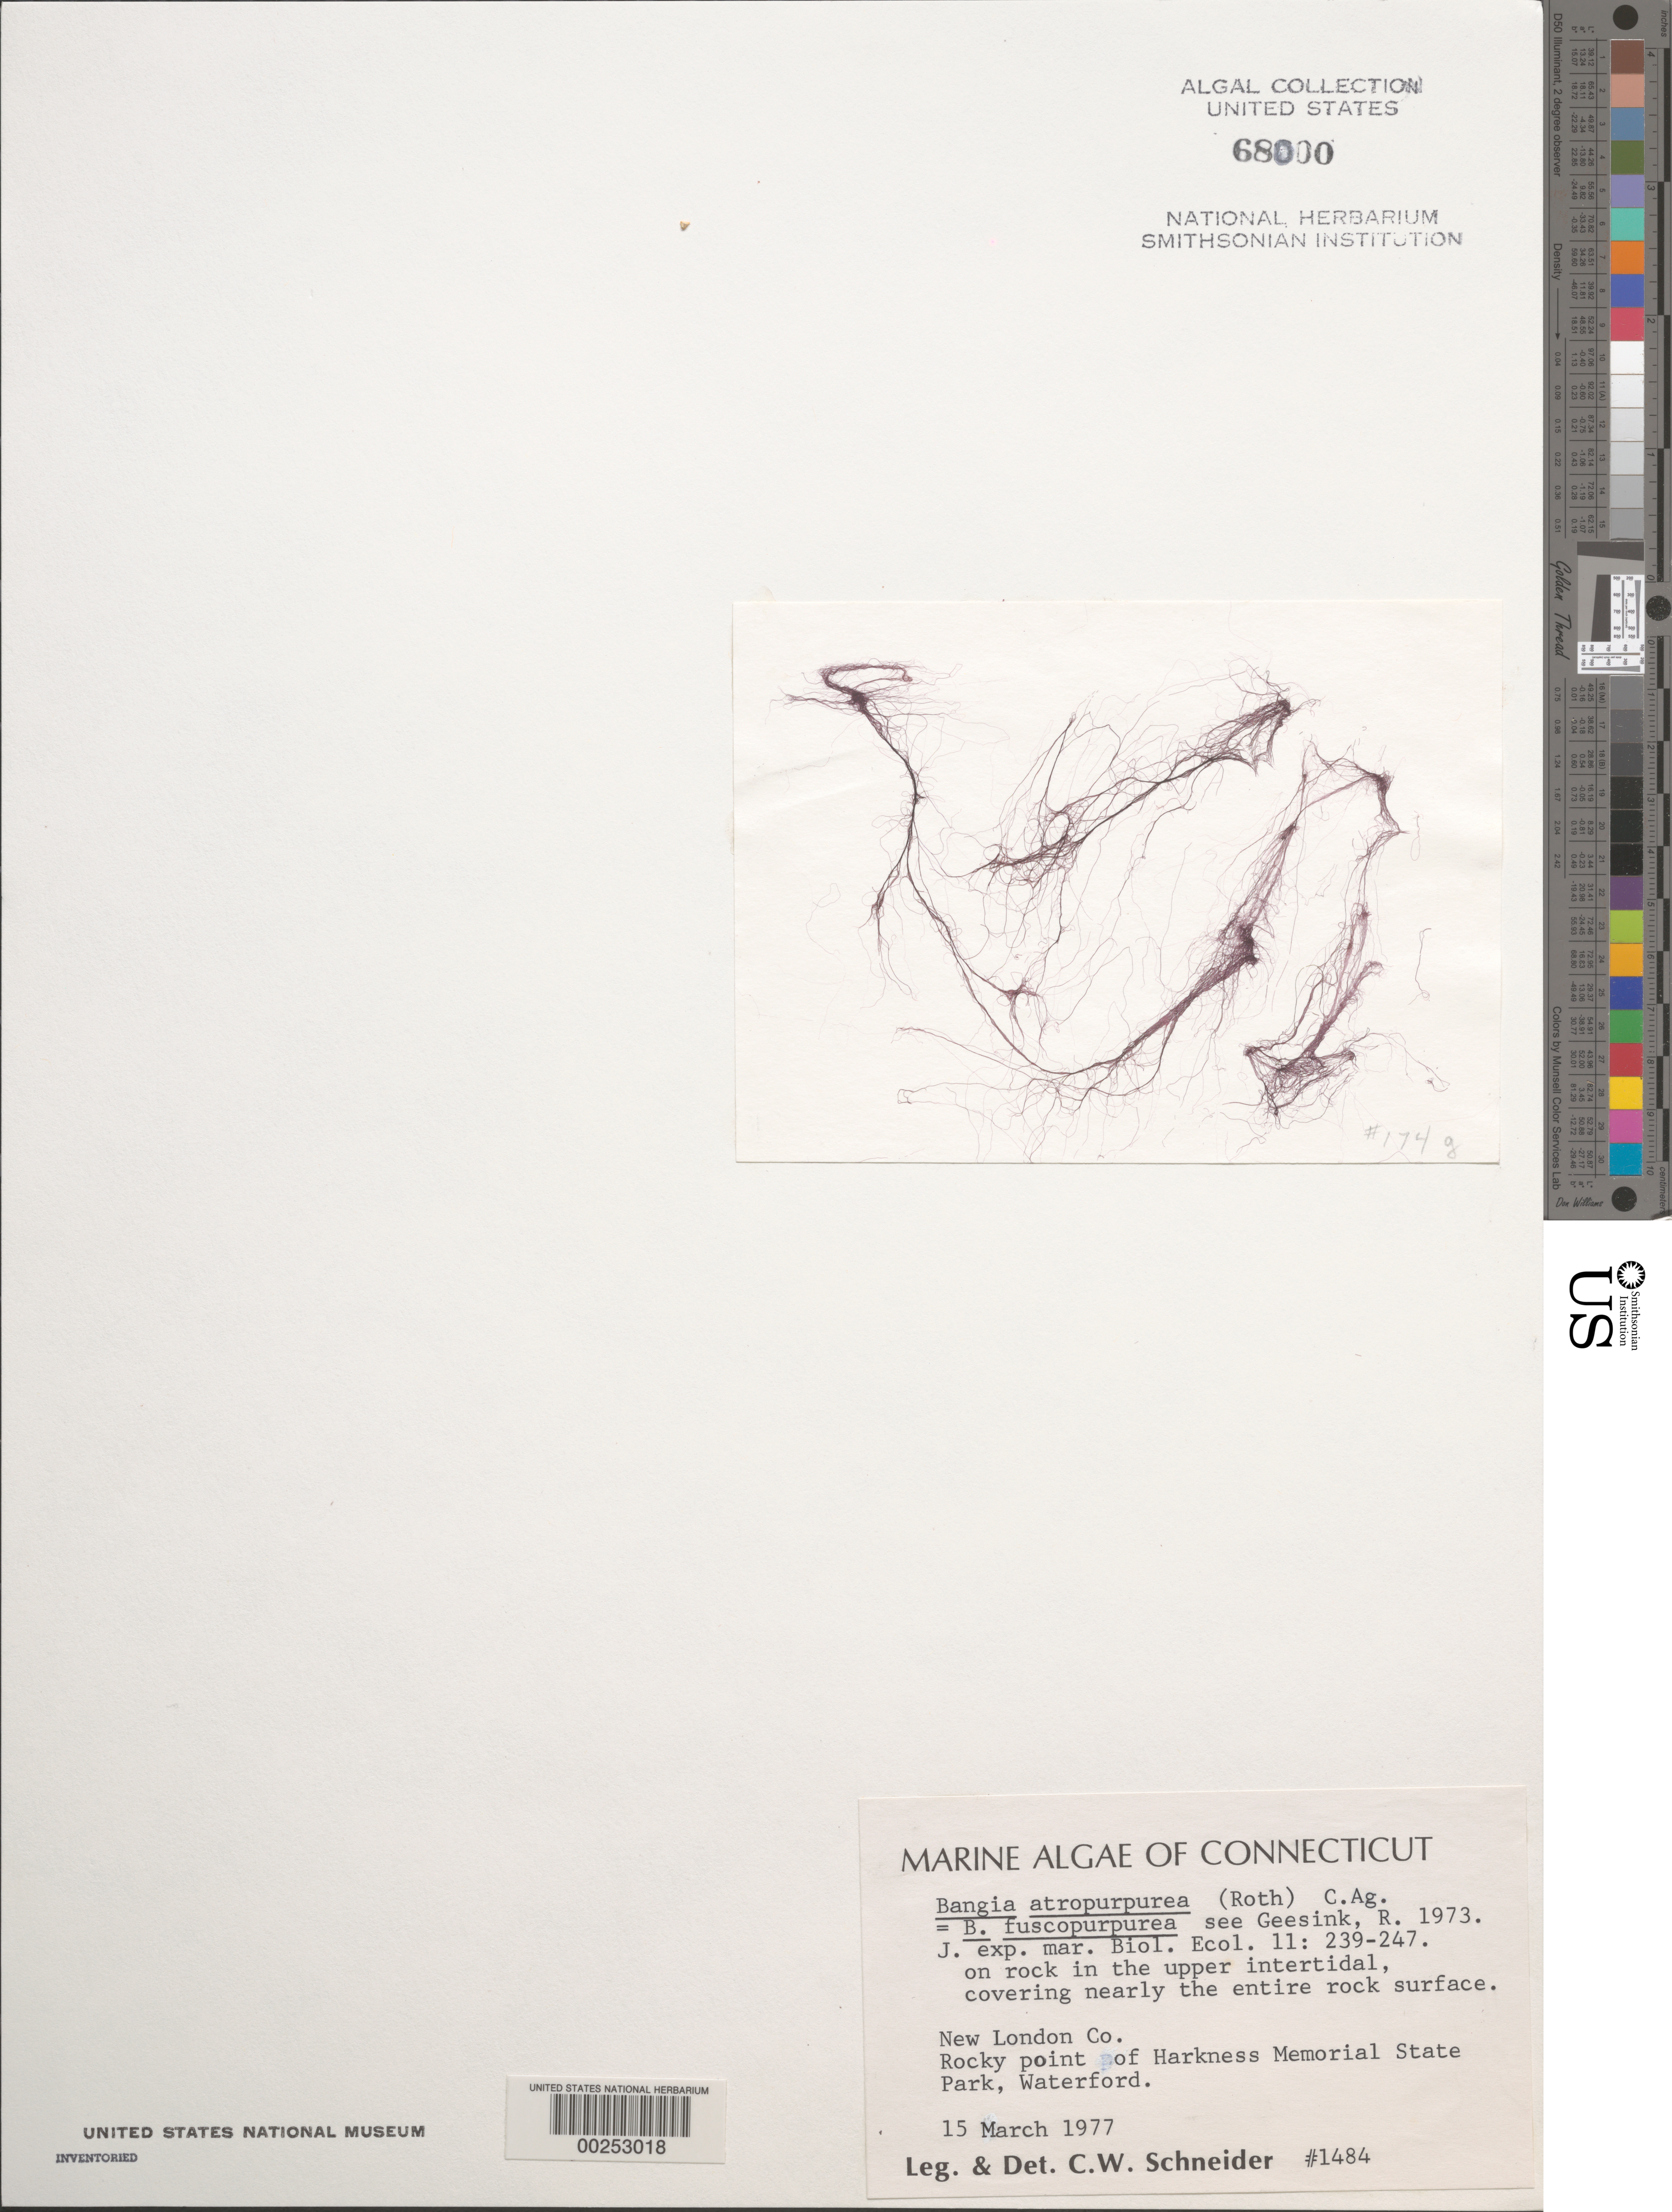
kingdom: Plantae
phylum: Rhodophyta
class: Bangiophyceae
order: Bangiales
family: Bangiaceae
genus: Bangia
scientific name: Bangia fuscopurpurea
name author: (Dillwyn) Lyngb.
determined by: Schneider, C. W.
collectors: C. W. Schneider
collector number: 1484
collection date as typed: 15 Mar 1977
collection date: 1977-03-15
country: United States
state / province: Connecticut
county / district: New London County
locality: Waterford, rocky point of Harkness Memorial State Park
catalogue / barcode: US 68000